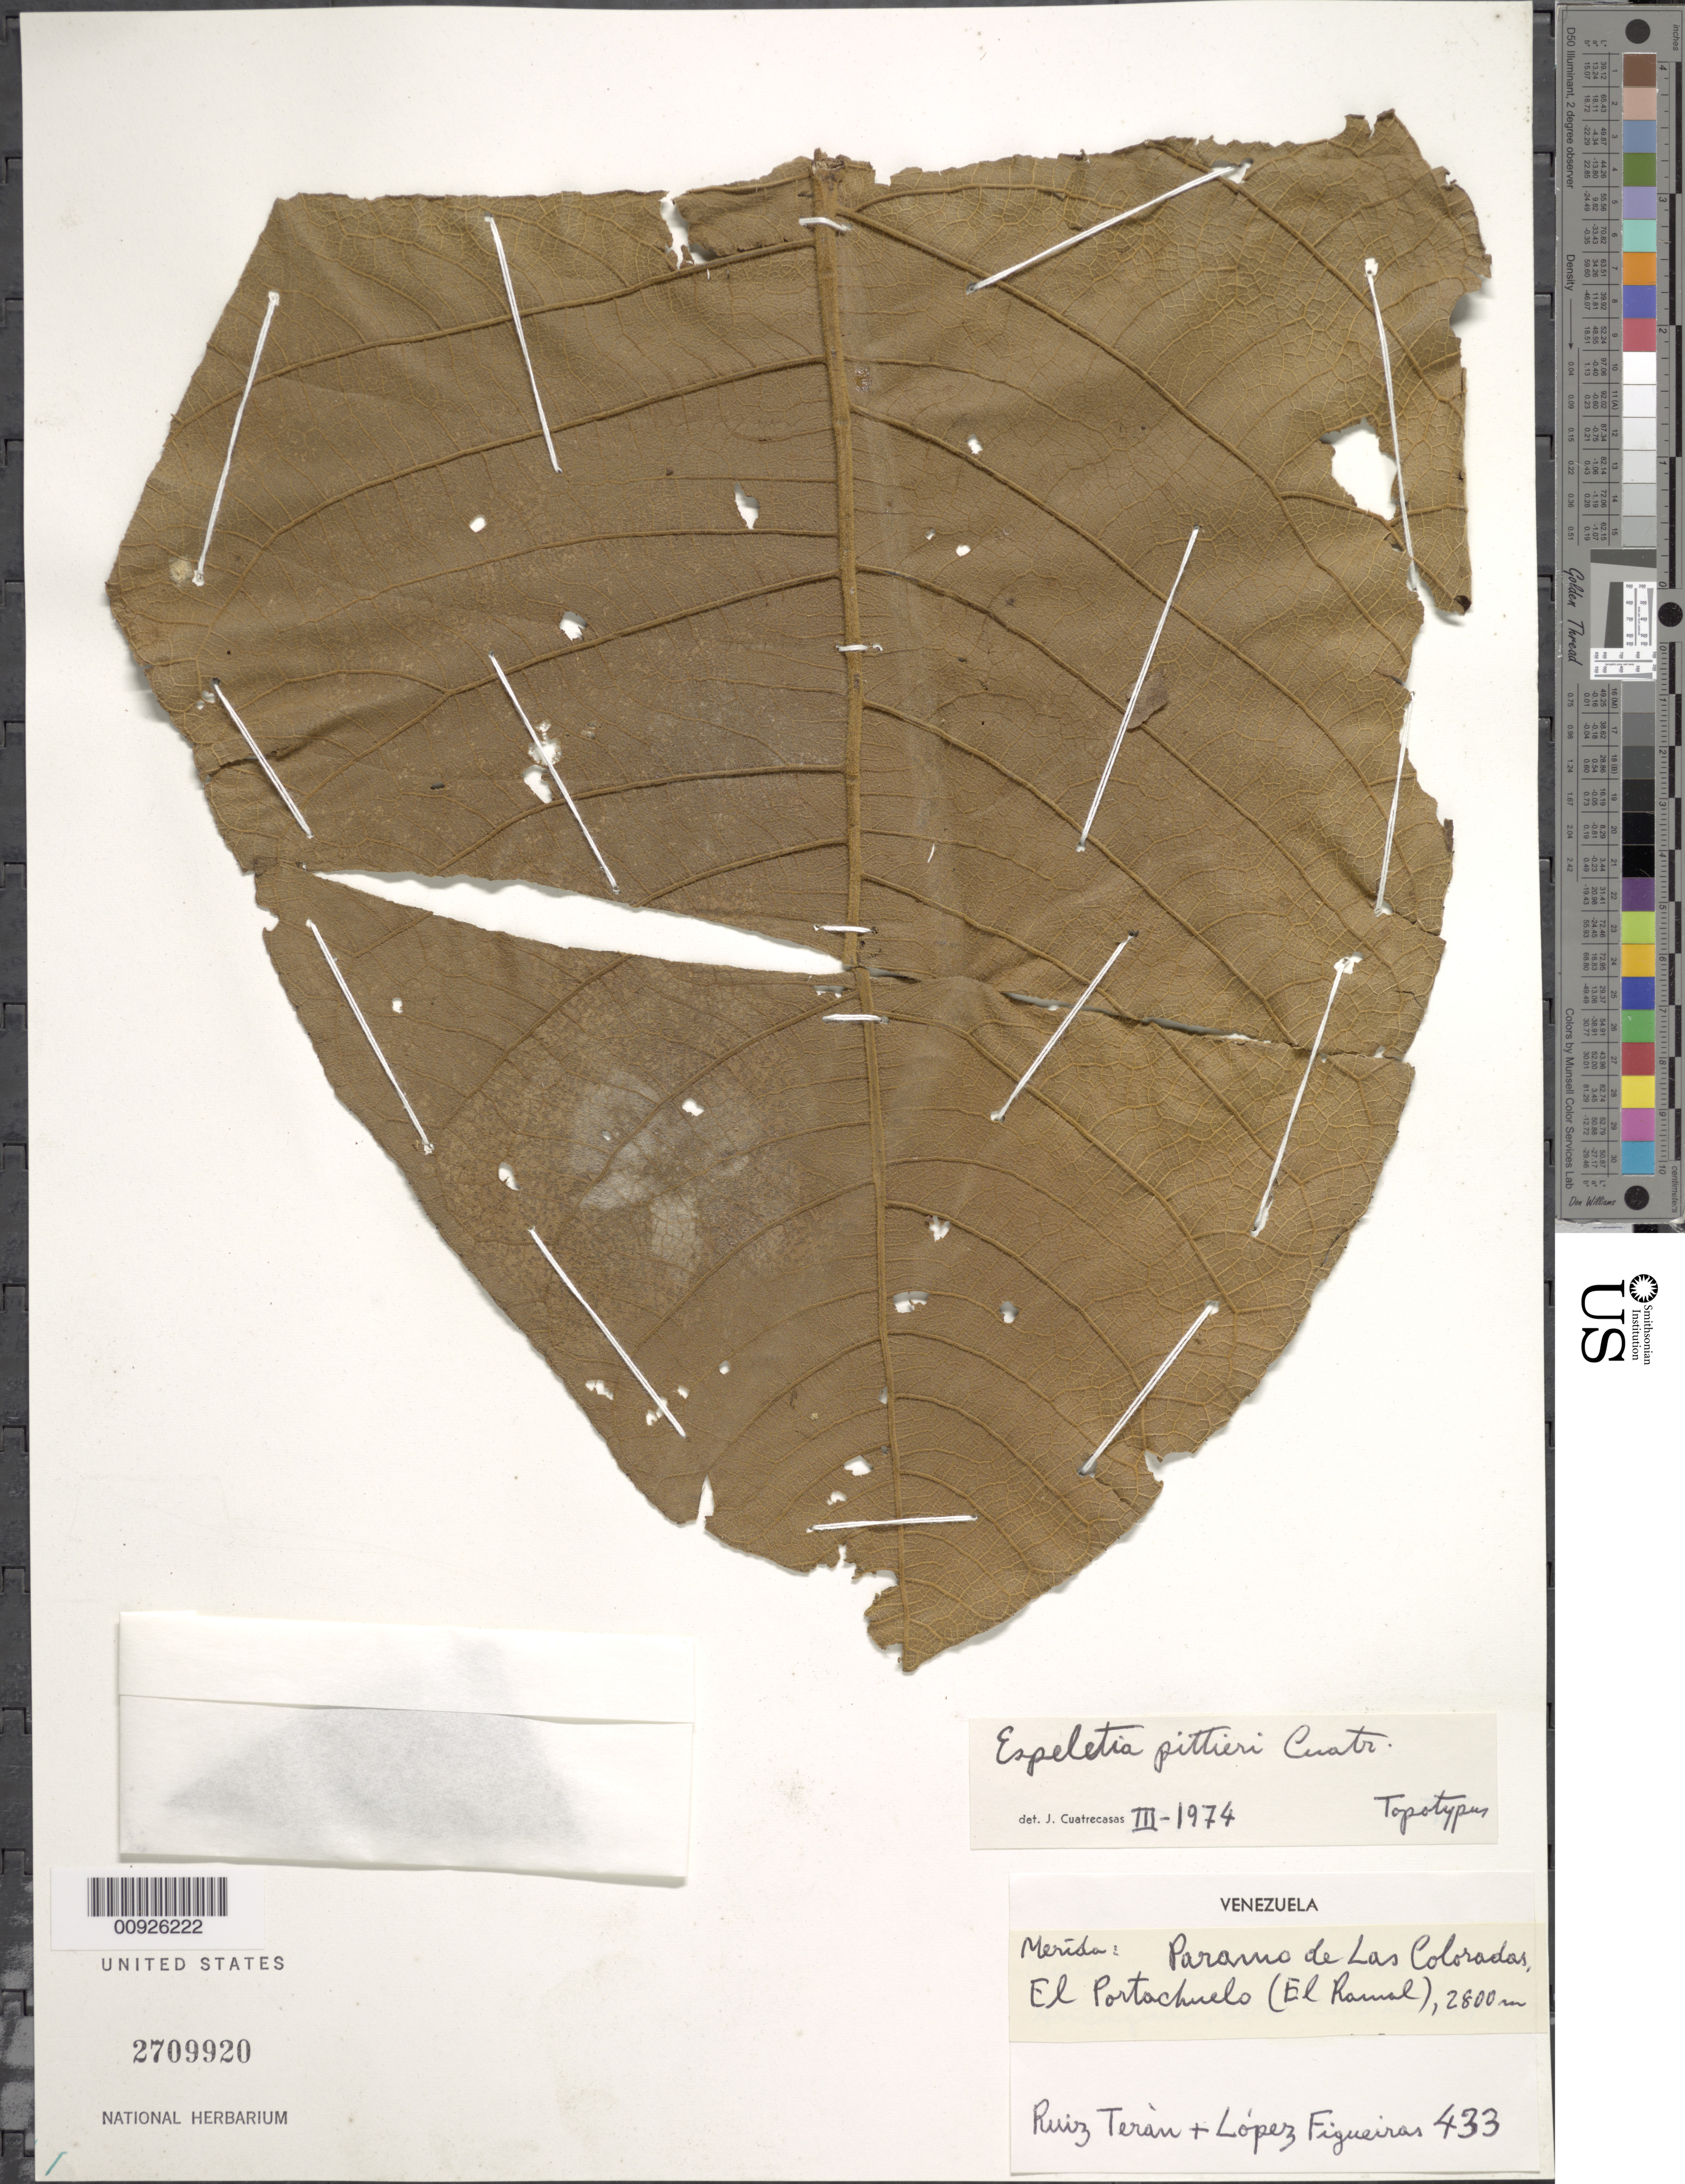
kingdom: Plantae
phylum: Tracheophyta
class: Magnoliopsida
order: Asterales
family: Asteraceae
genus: Carramboa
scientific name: Carramboa badilloi var. pittieri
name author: (Cuatrec.) Cuatrec.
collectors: L. Teran & M. López Figueiras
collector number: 433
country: Venezuela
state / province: Mérida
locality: Paramo de Las Coloradas, El Portachuelo (El Ramal)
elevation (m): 2800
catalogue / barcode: US 2709920